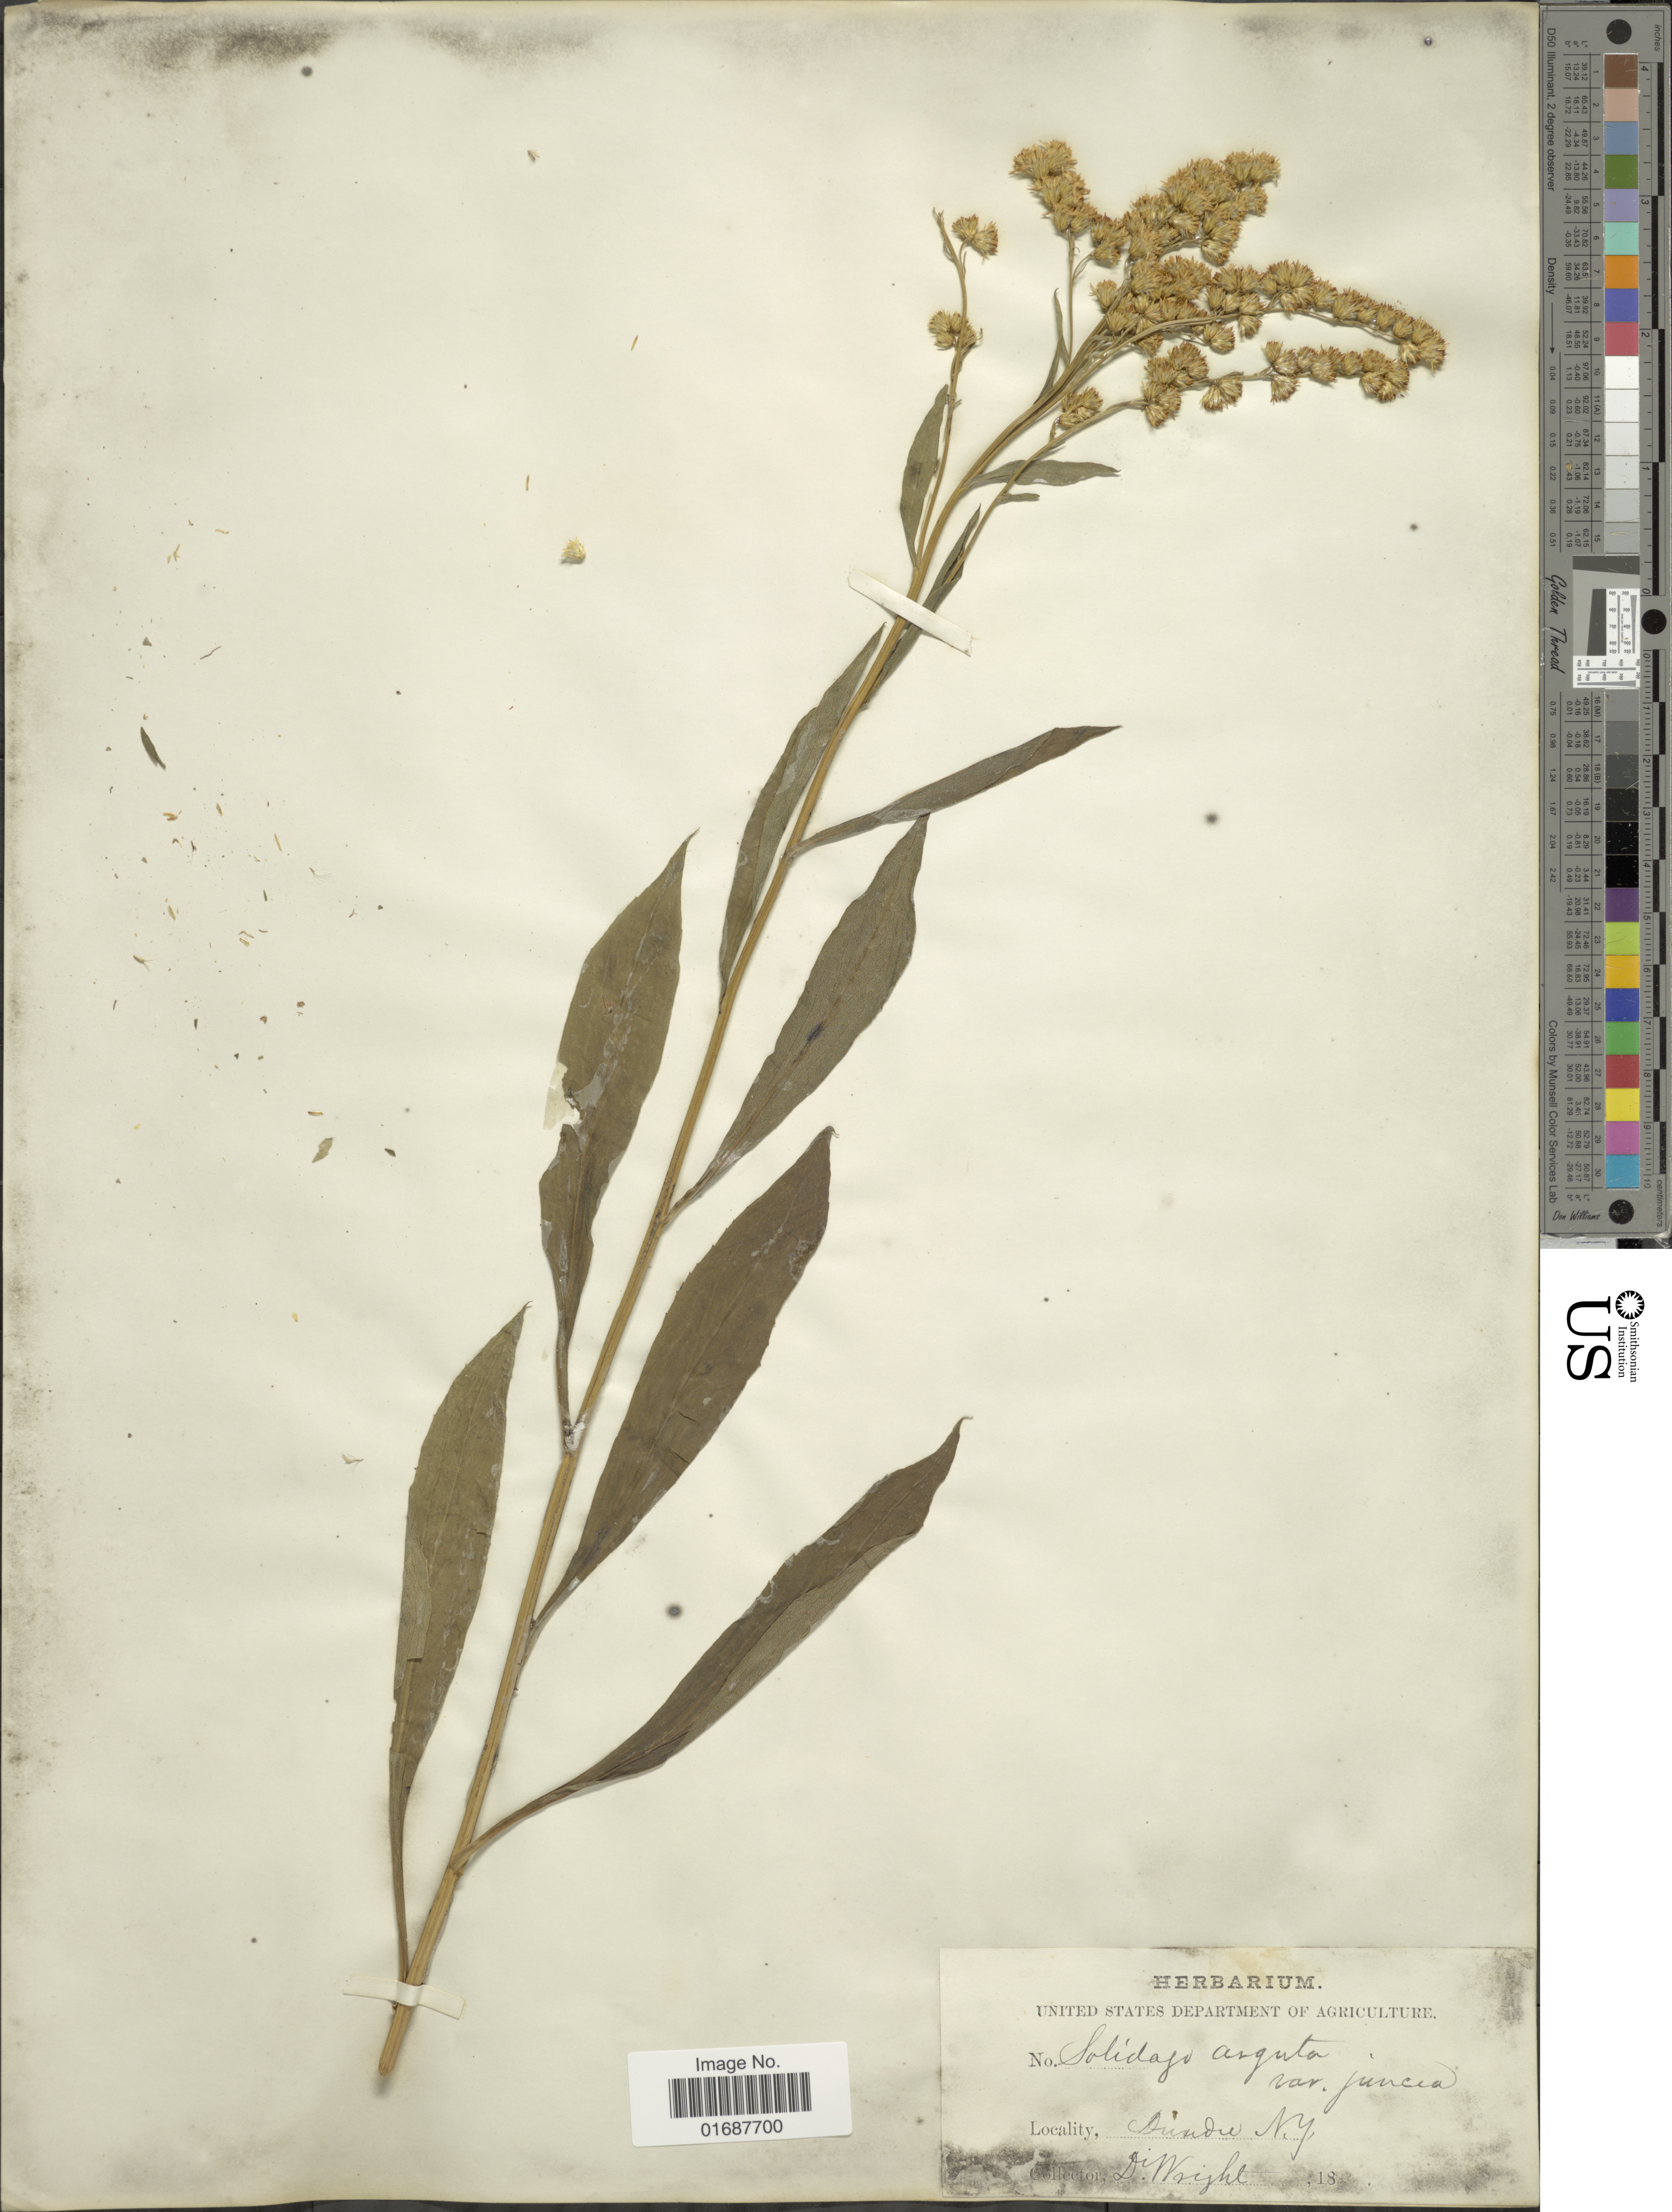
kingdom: Plantae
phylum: Tracheophyta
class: Magnoliopsida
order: Asterales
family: Asteraceae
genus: Solidago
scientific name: Solidago juncea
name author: Aiton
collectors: D. Wright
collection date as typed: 18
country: United States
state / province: New York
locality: Dundee